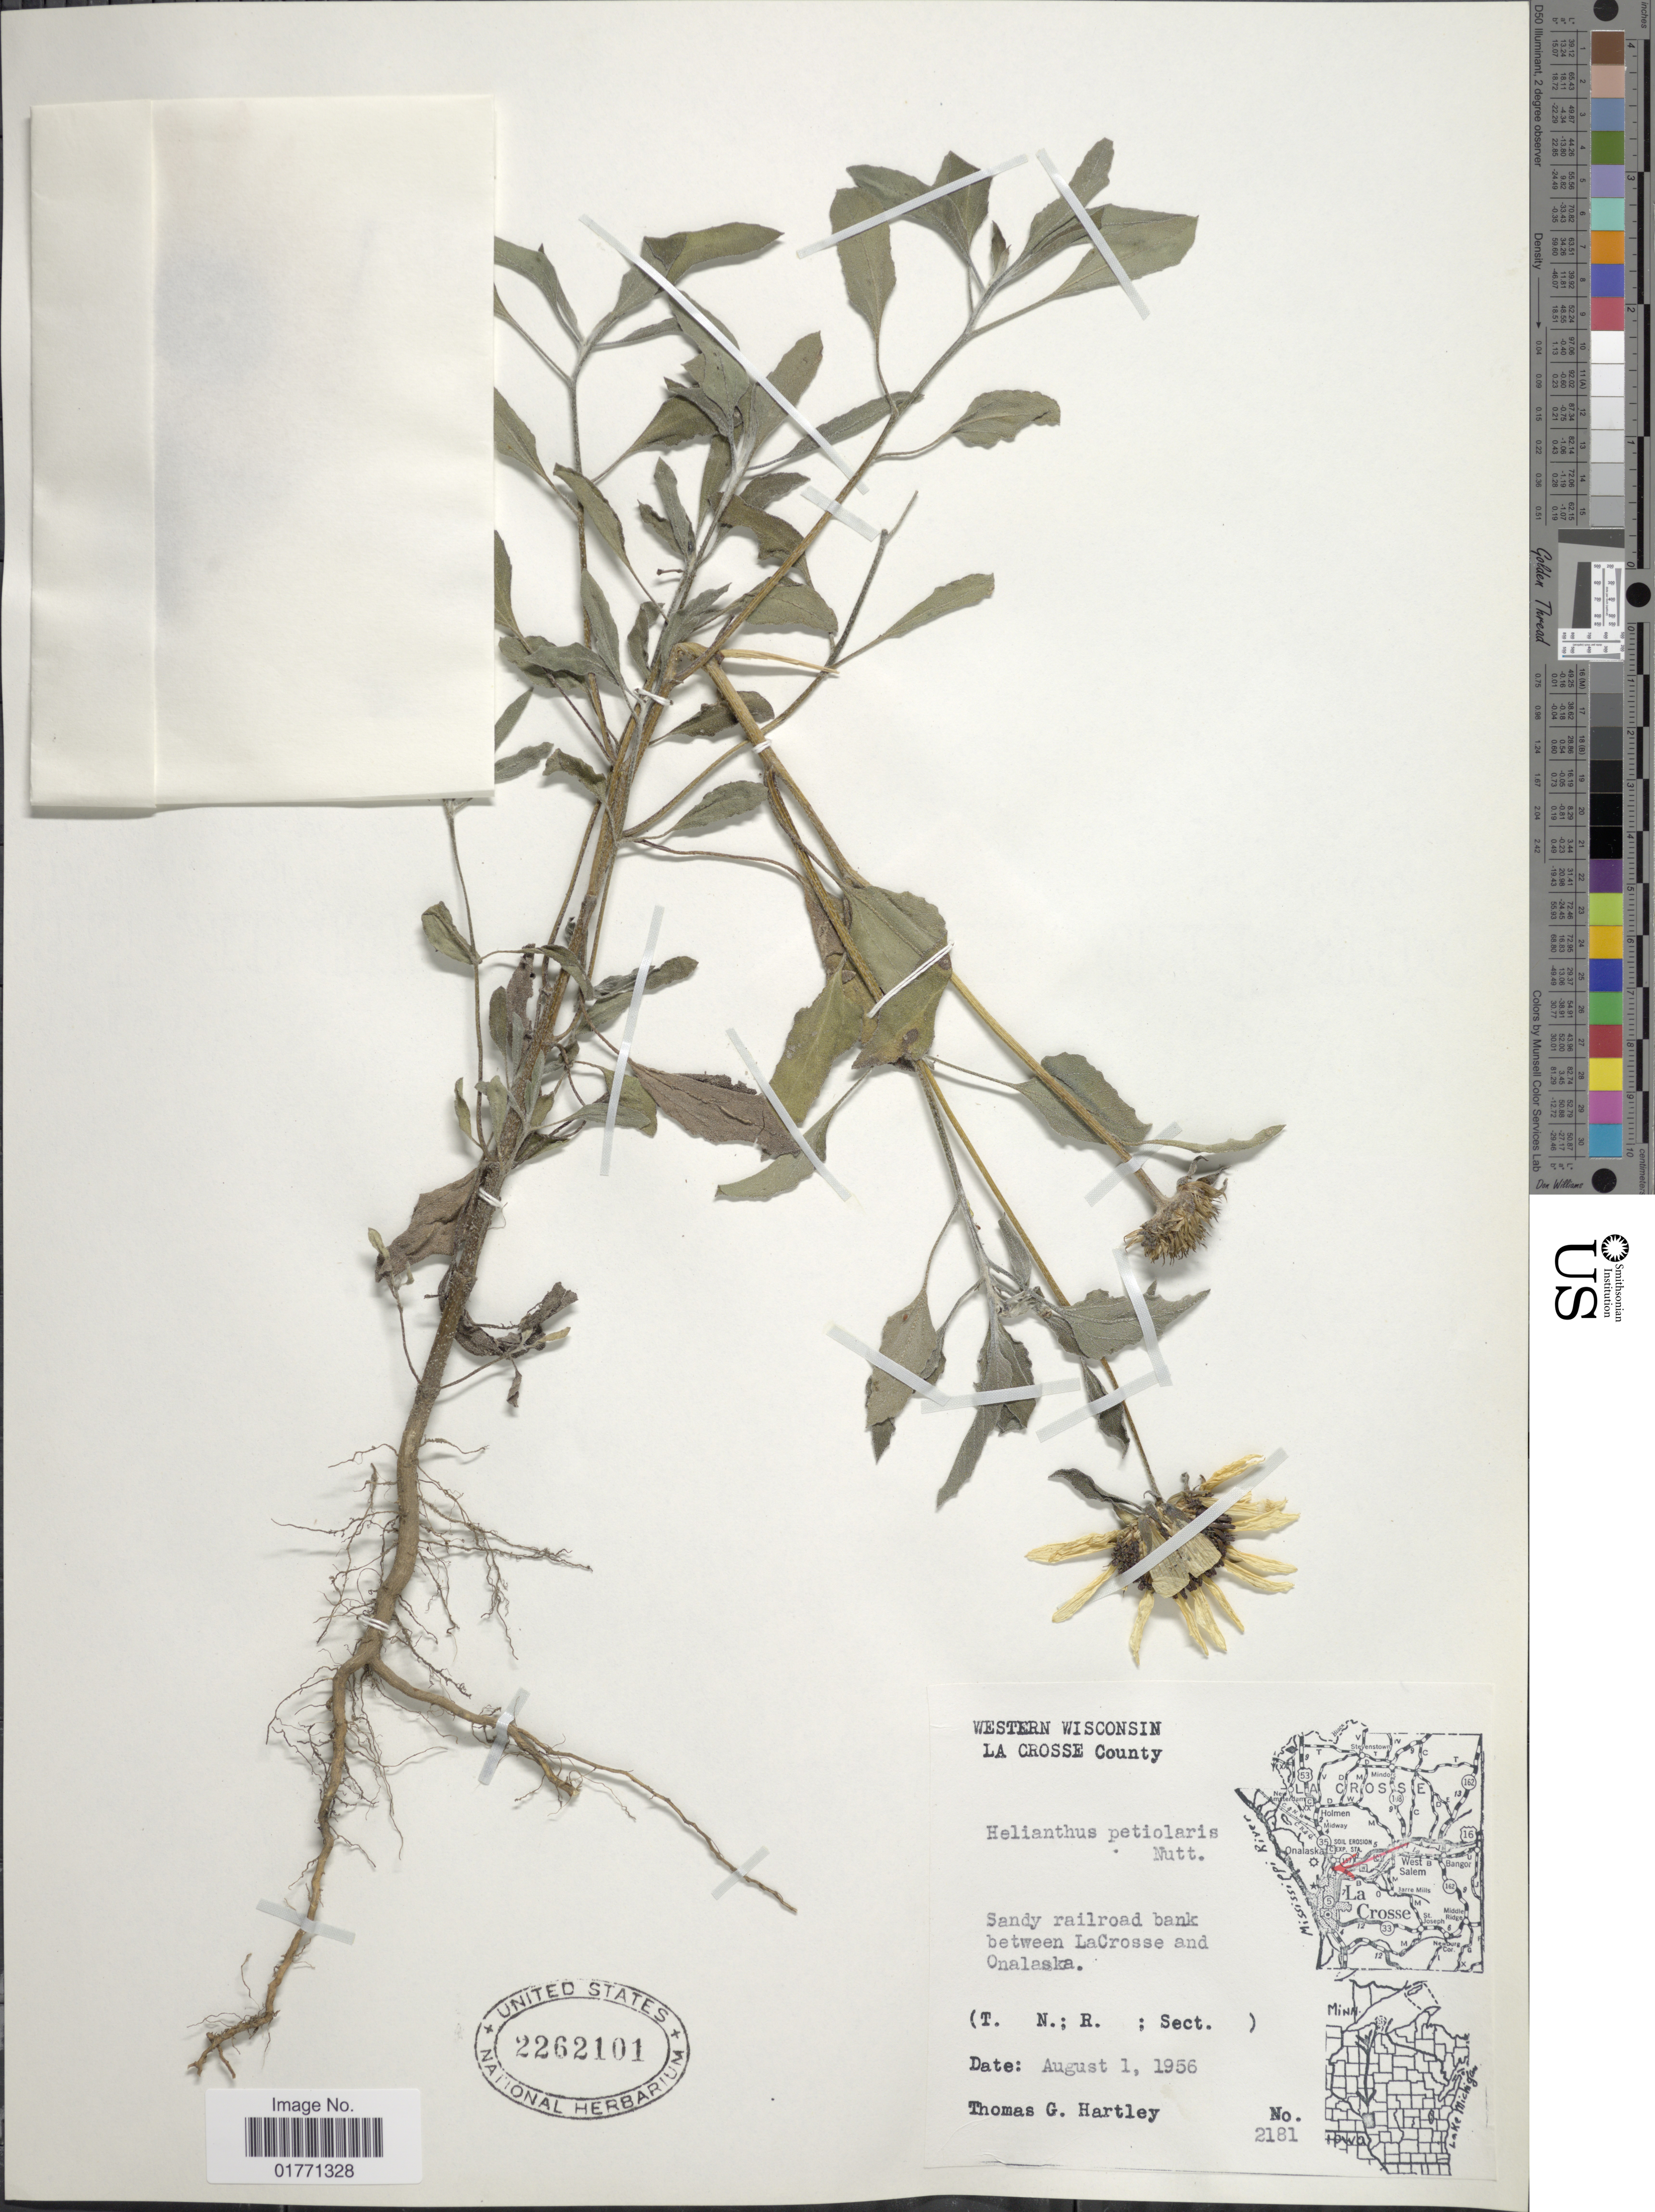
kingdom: Plantae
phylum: Tracheophyta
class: Magnoliopsida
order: Asterales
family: Asteraceae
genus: Helianthus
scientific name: Helianthus petiolaris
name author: Nutt.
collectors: T. G. Hartley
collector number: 2181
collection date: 1956-08-01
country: United States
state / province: Wisconsin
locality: Western Wisconsin, La Crosse County, sandy railroad bank between La Crosse and Onalaska.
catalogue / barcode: US 2262101